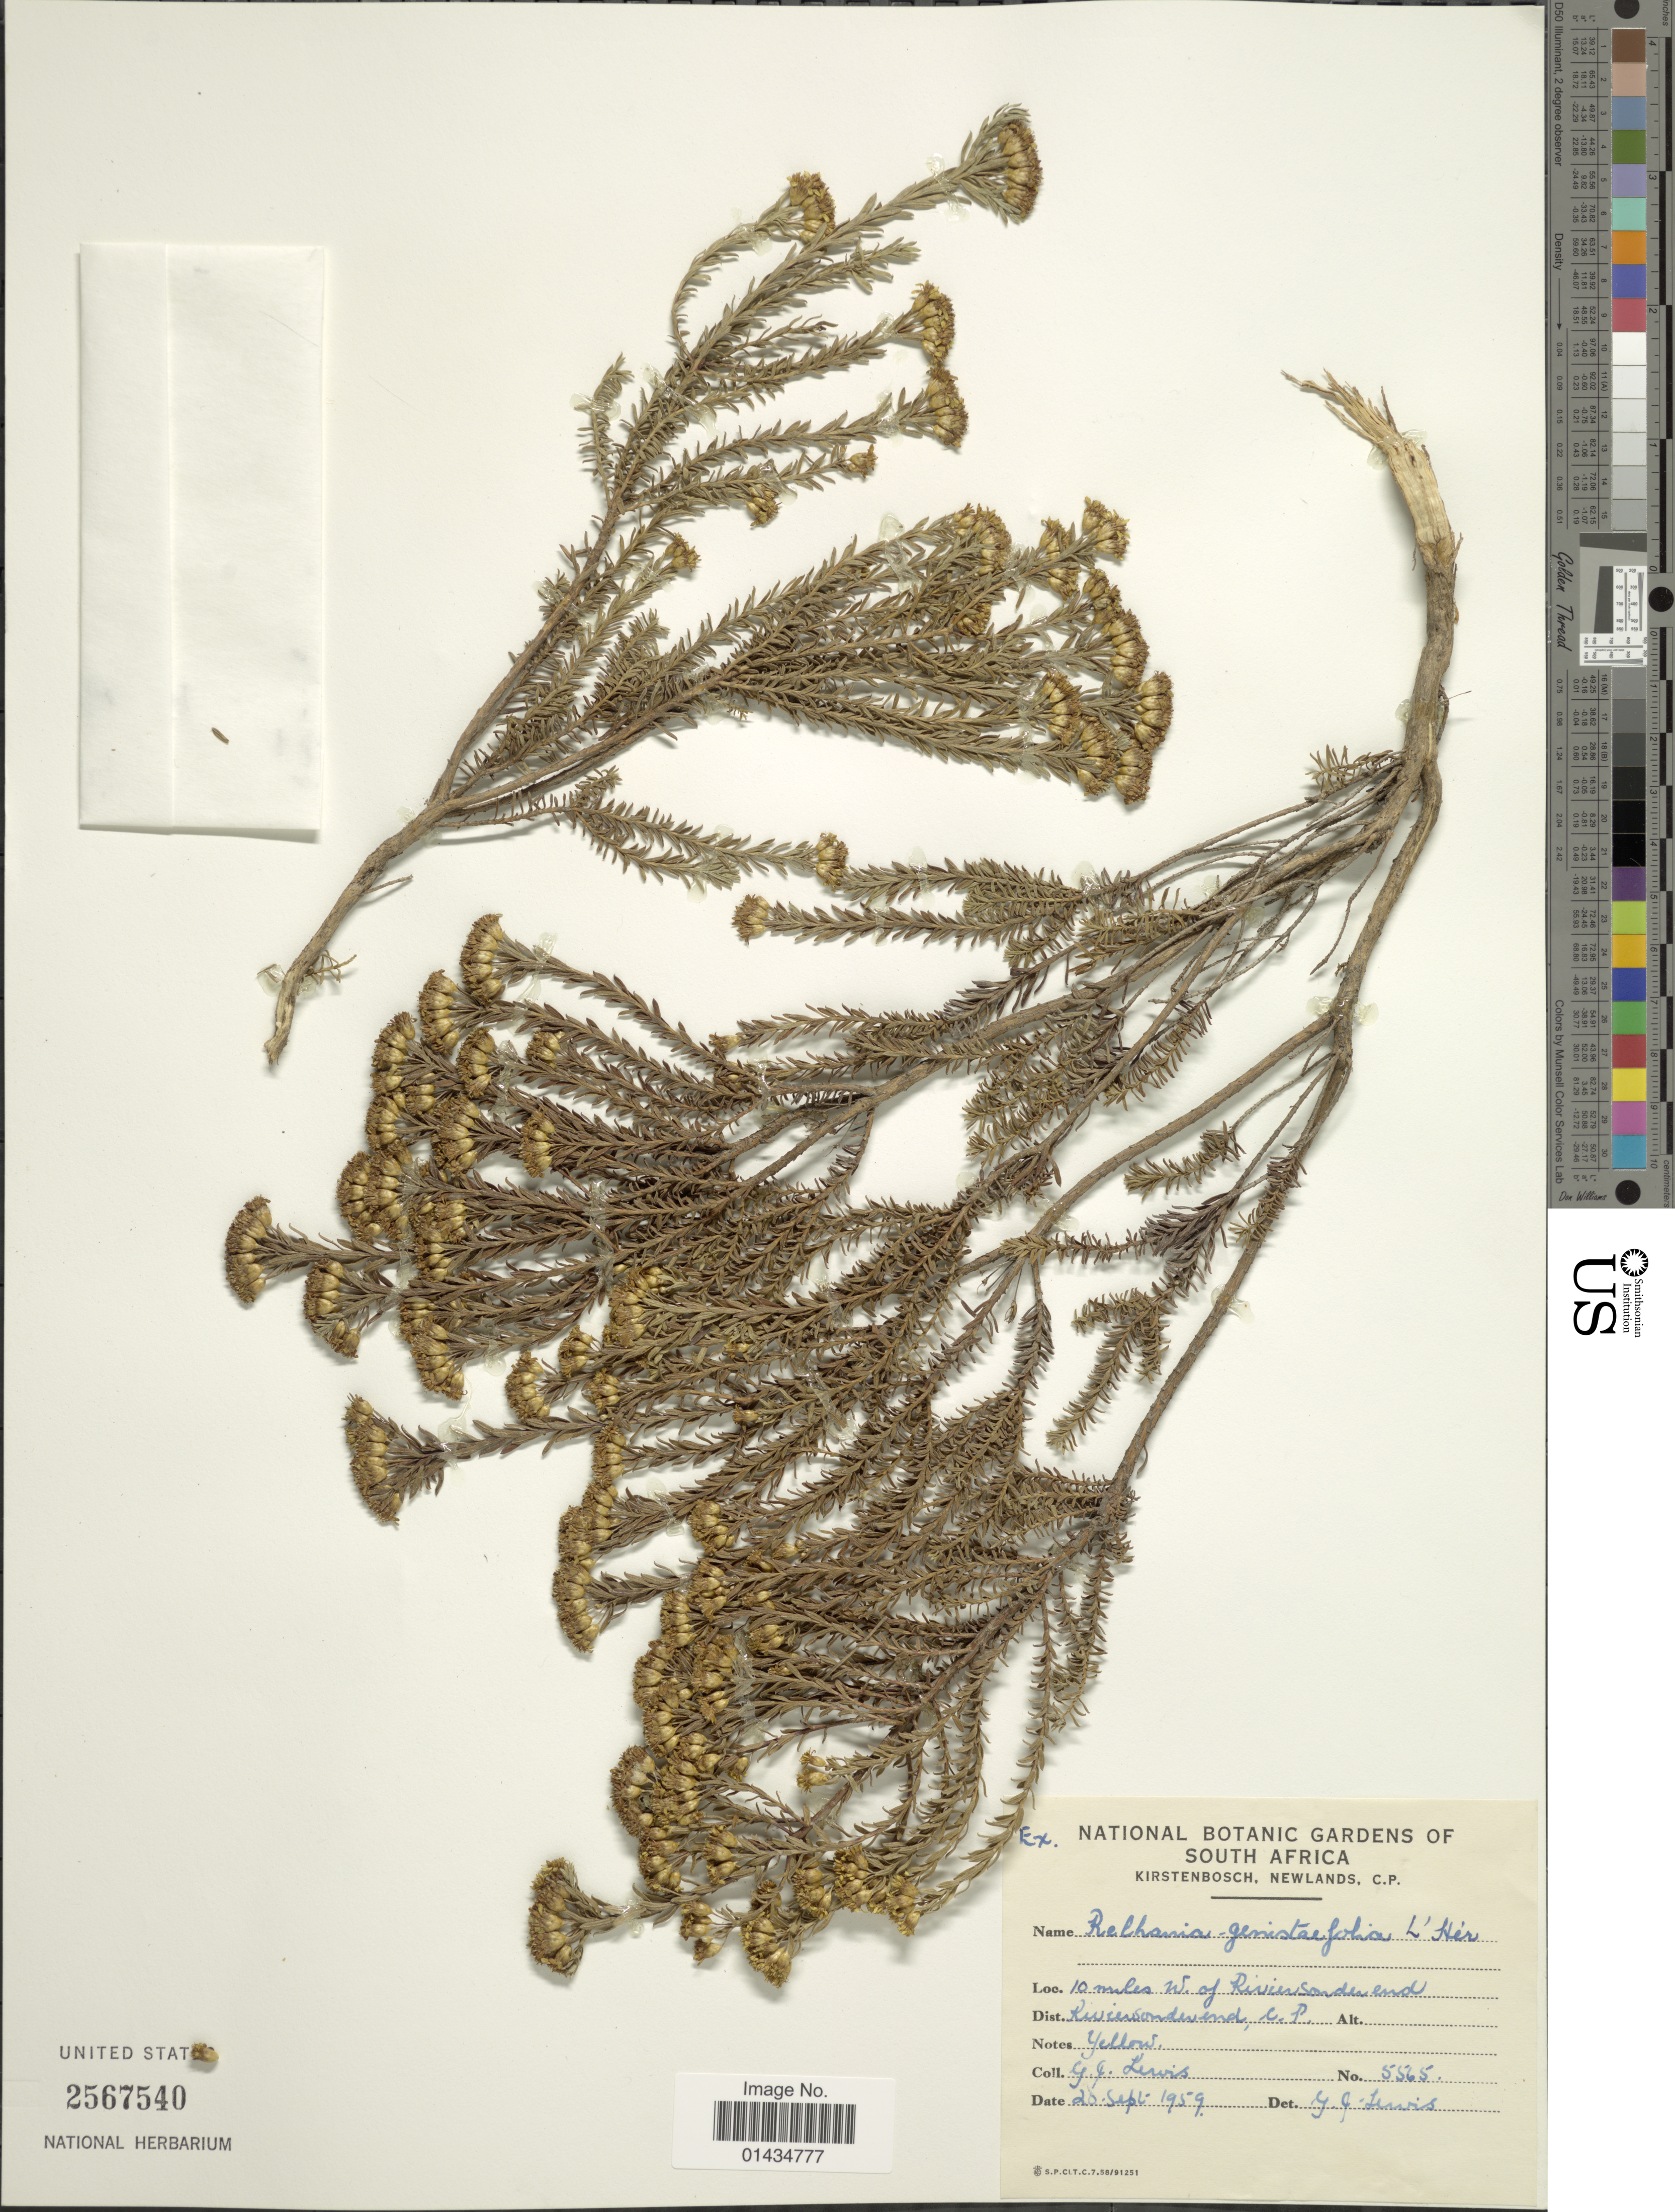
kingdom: Plantae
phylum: Tracheophyta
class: Magnoliopsida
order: Asterales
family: Asteraceae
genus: Relhania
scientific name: Relhania genistaefolia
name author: (L.) L'Hér.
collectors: G. P. Lewis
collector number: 5565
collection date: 1959-09-20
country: South Africa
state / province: Western Cape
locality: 10 miles W. of Riviersonderend, Dist. Riviersonderend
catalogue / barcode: US 2567540